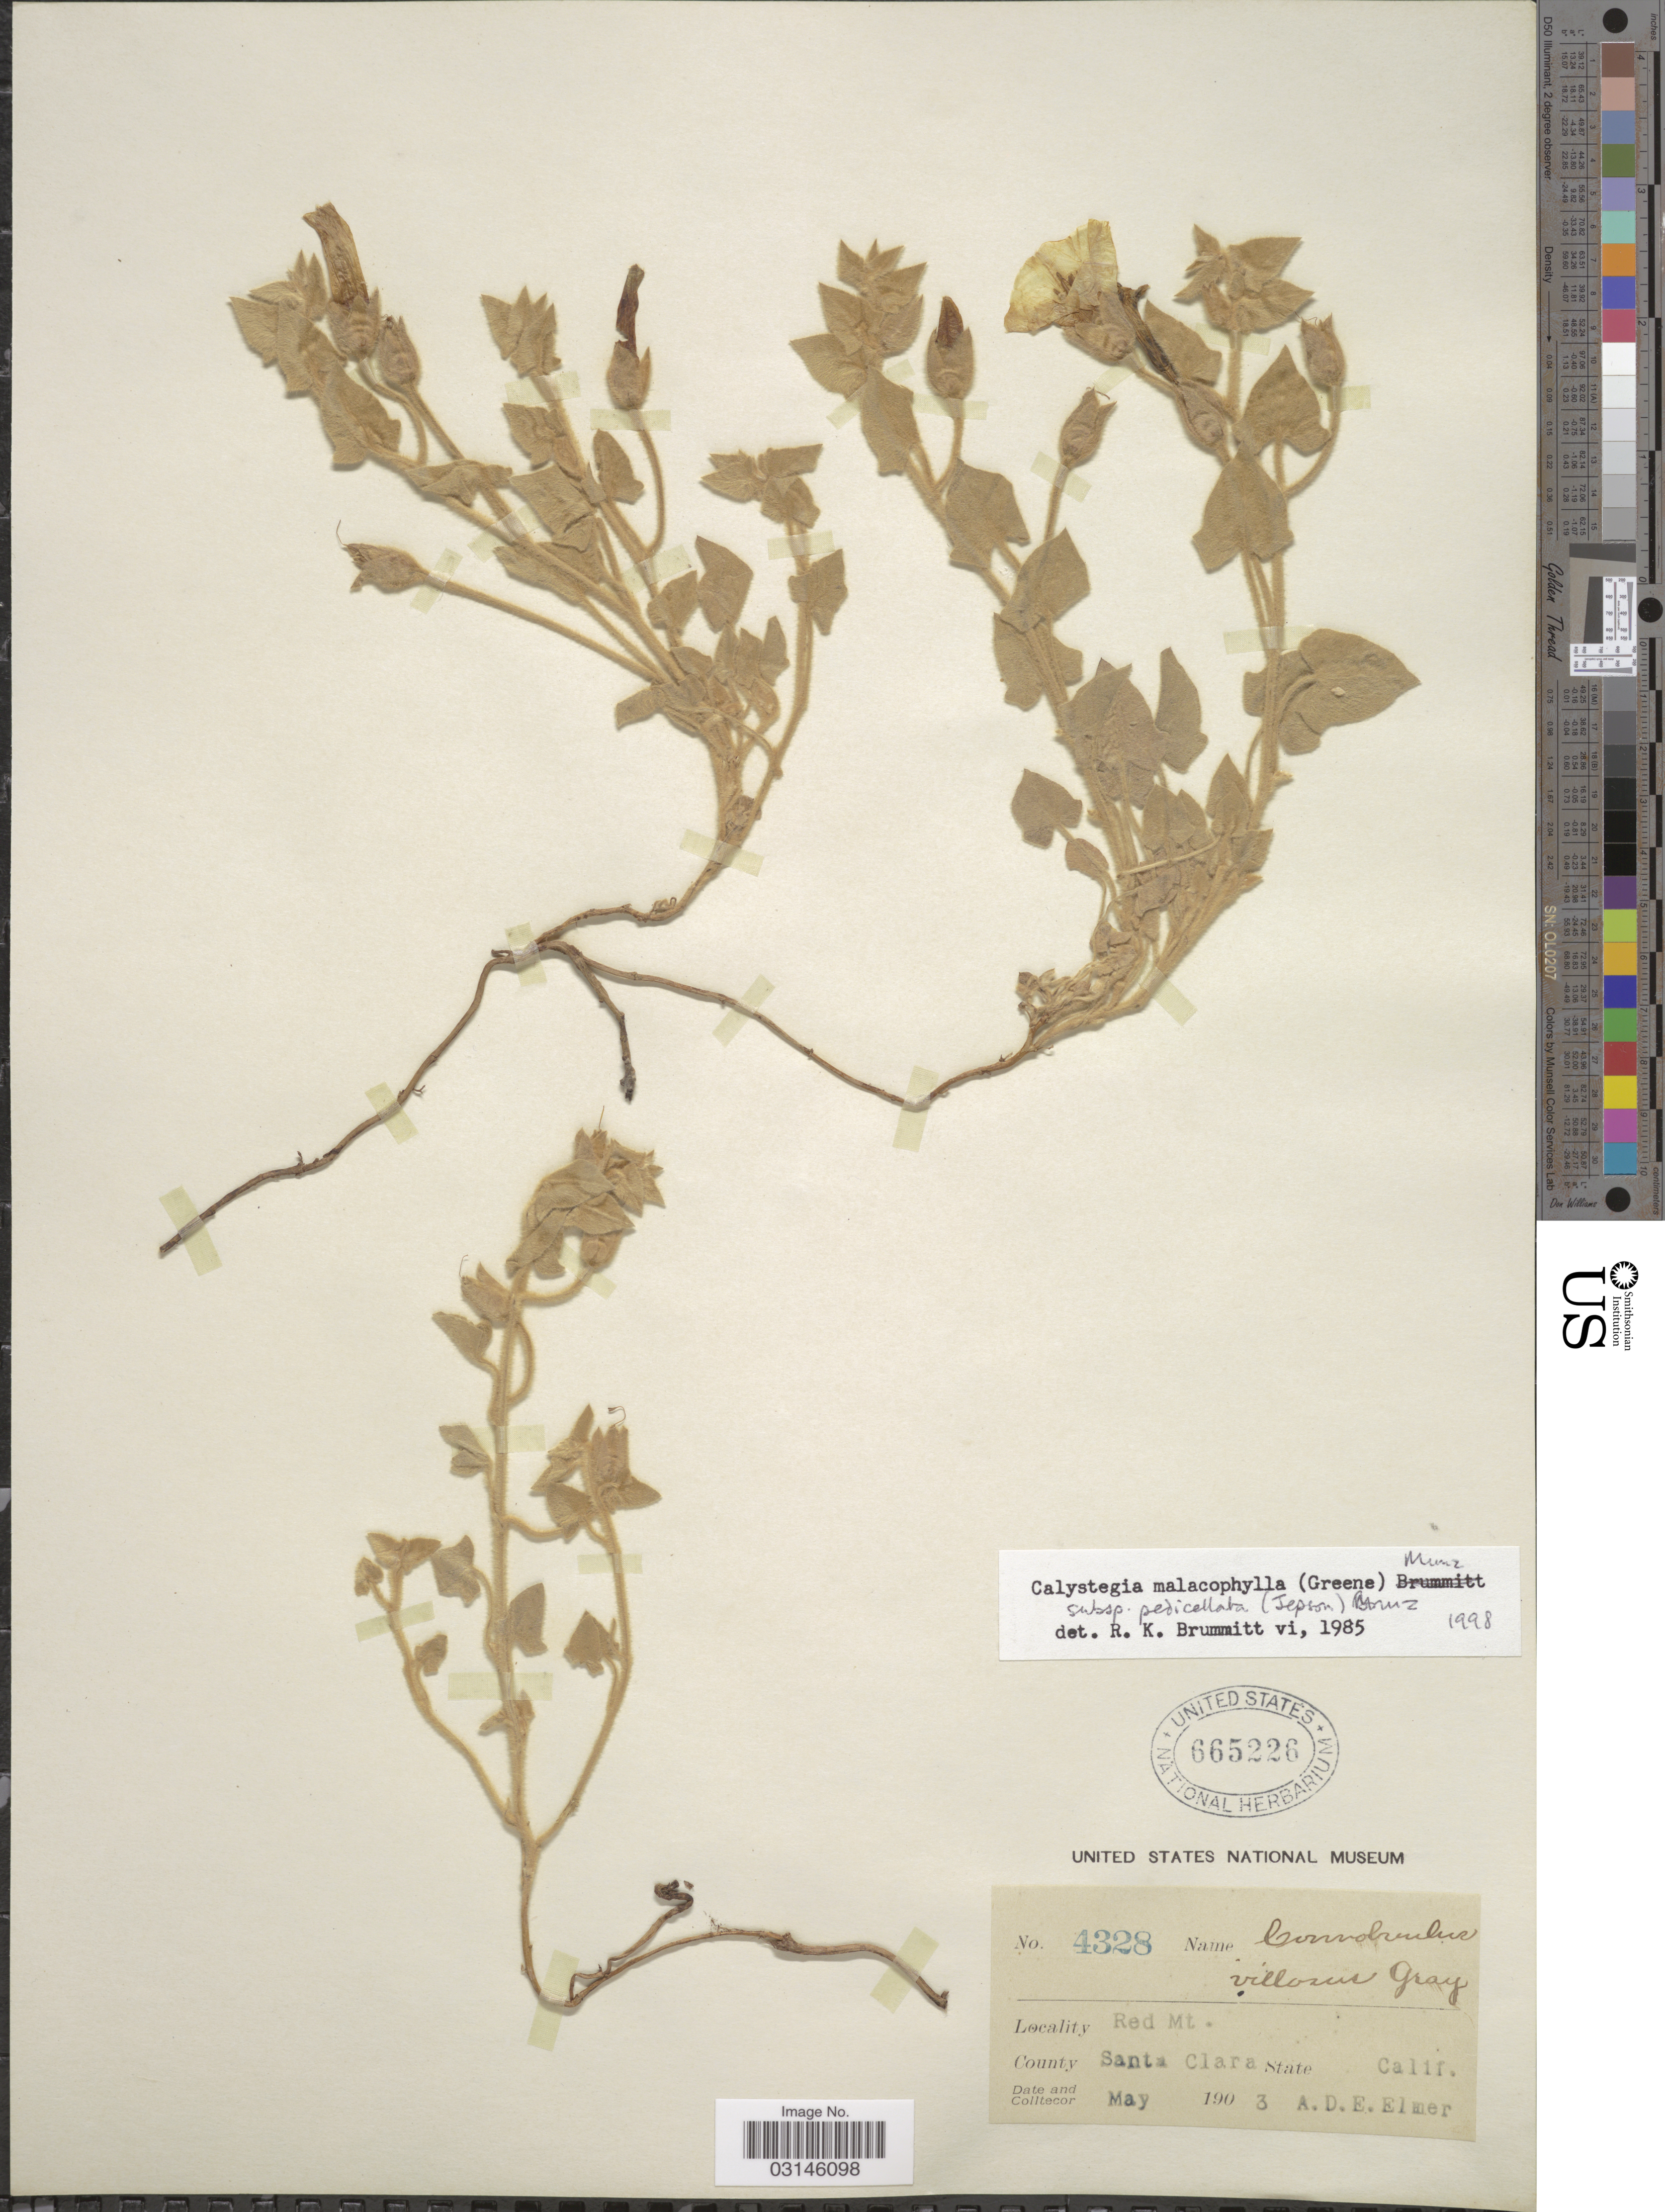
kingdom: Plantae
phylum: Tracheophyta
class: Magnoliopsida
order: Solanales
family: Convolvulaceae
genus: Calystegia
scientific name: Calystegia malacophylla subsp. pedicellata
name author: (Jeps.) Munz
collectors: A. D. E. Elmer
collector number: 4328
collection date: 1903-05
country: United States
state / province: California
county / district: Santa Clara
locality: Red Mt. County Santa Clara.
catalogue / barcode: US 665226